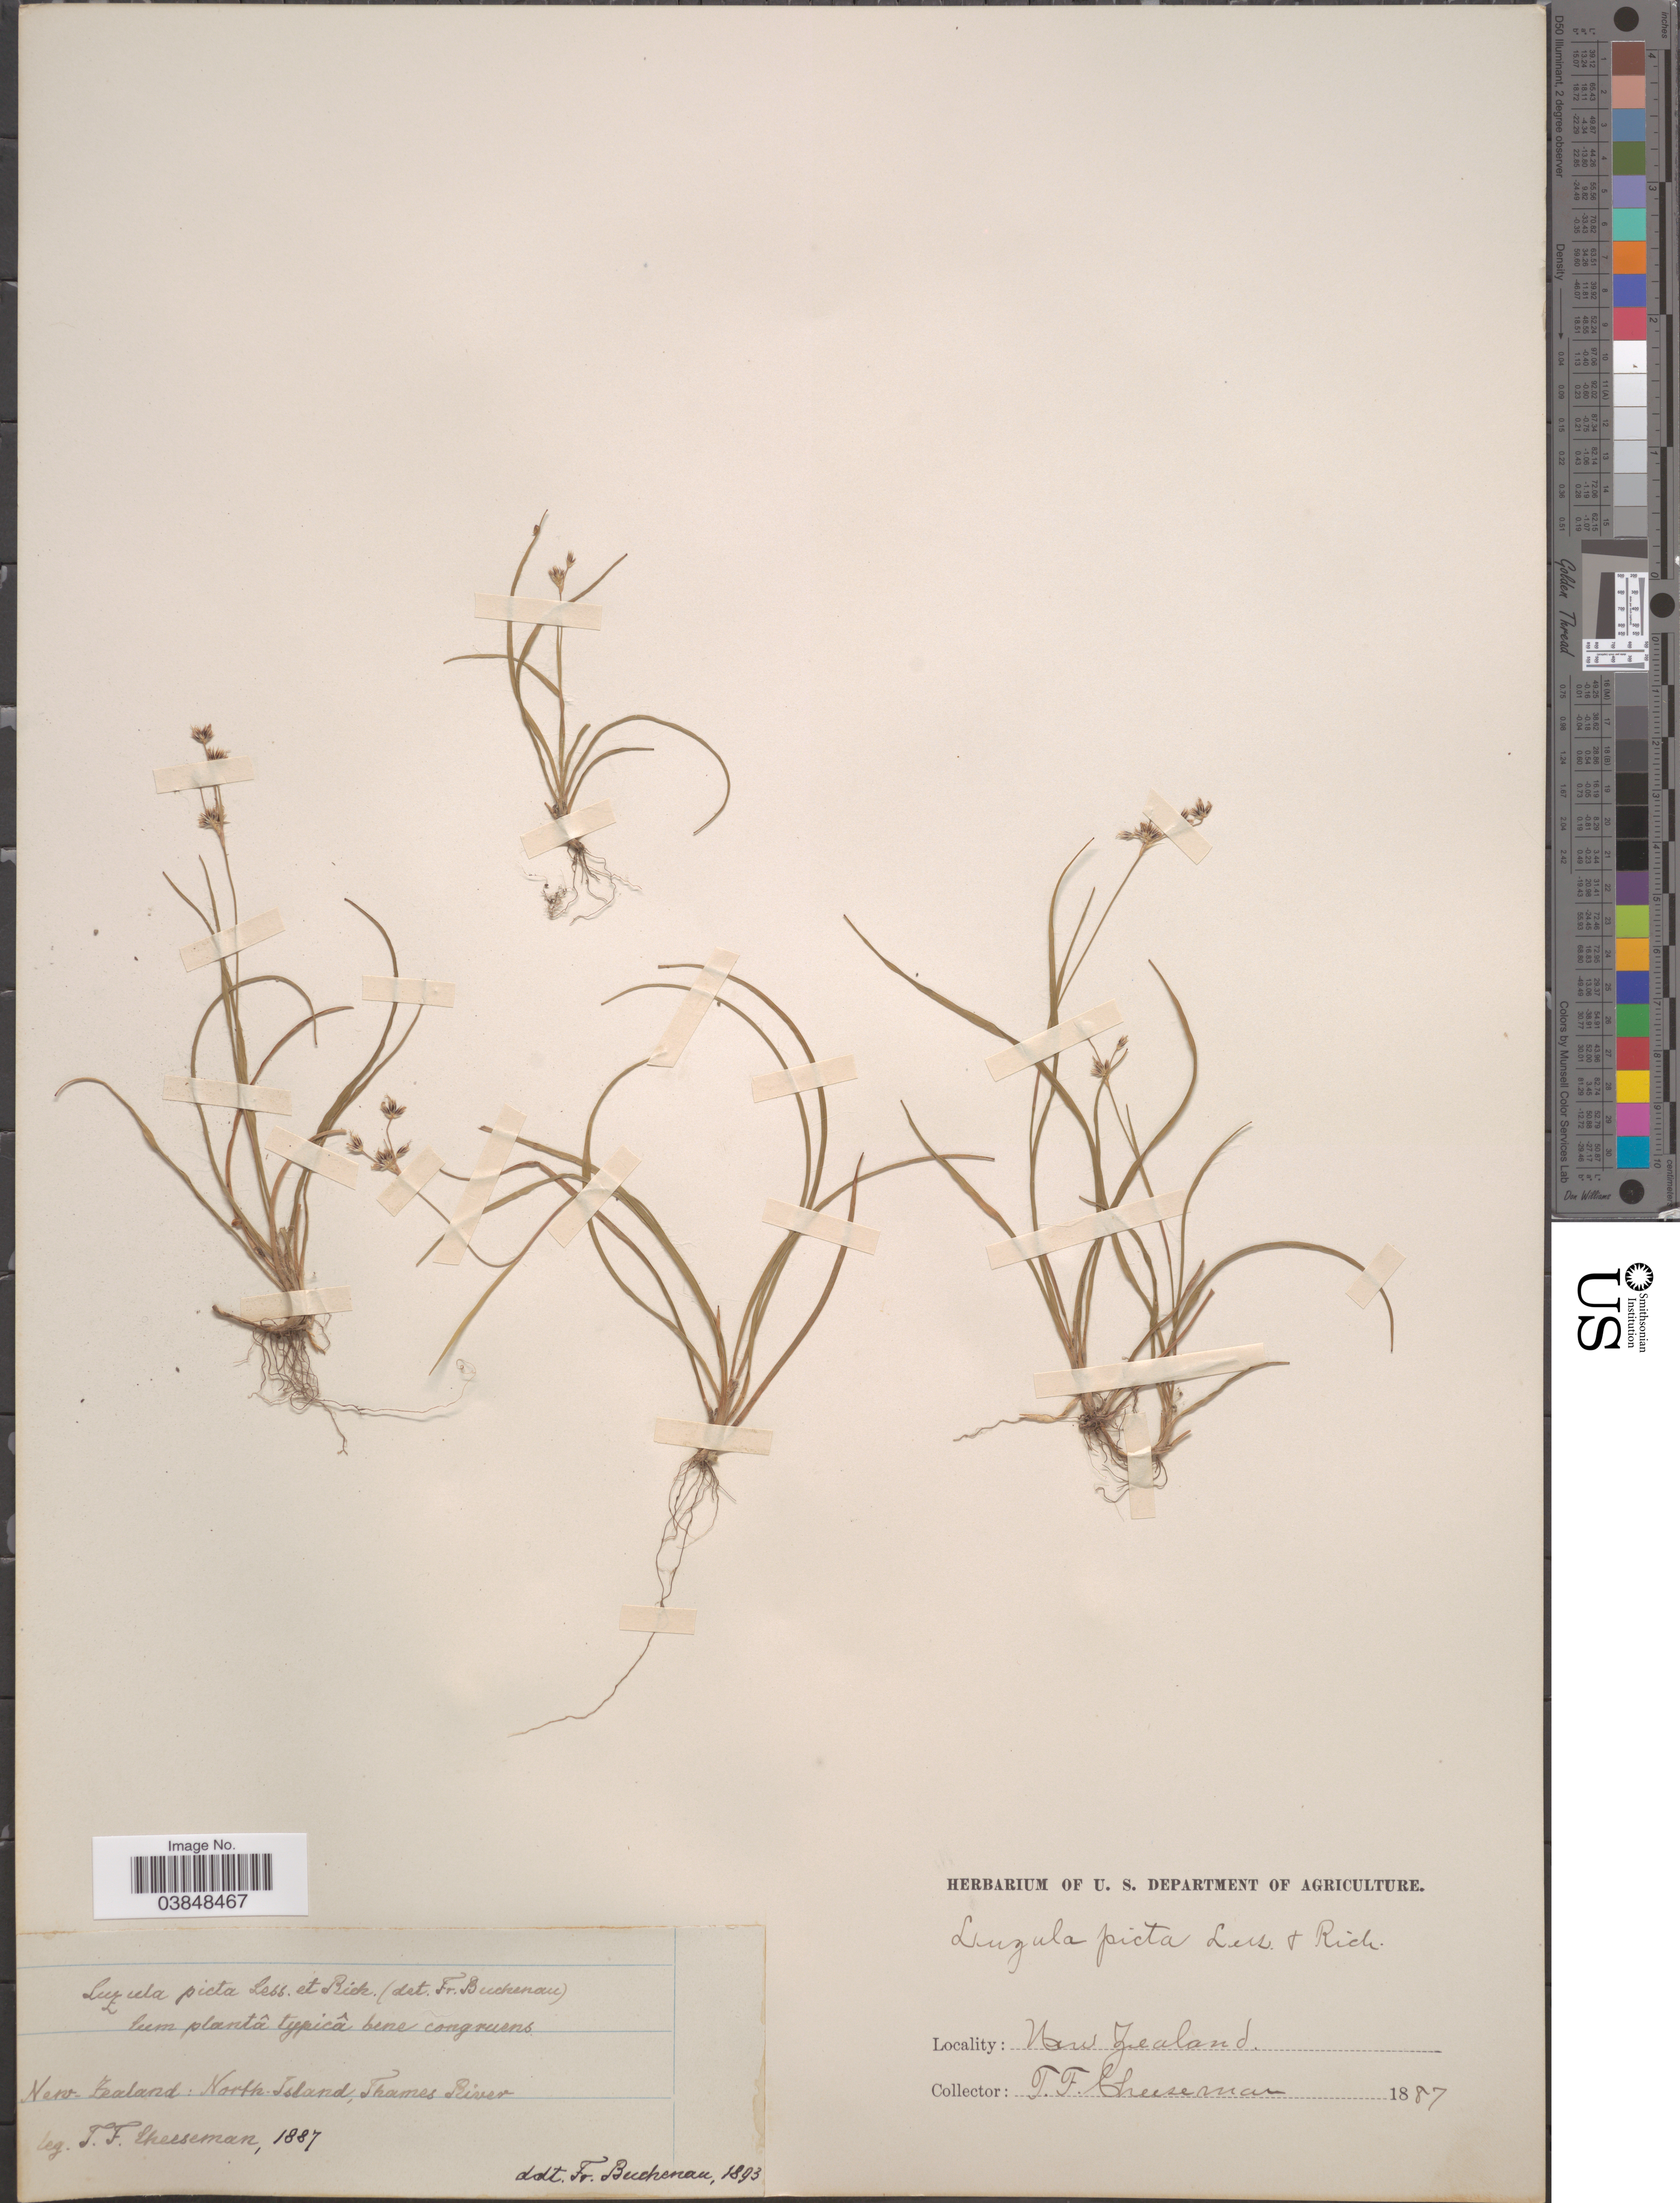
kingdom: Plantae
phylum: Tracheophyta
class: Liliopsida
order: Poales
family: Juncaceae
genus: Luzula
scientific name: Luzula campestris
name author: (L.) DC.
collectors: T. F. Cheeseman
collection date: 1887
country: New Zealand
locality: North Island, Thames River.